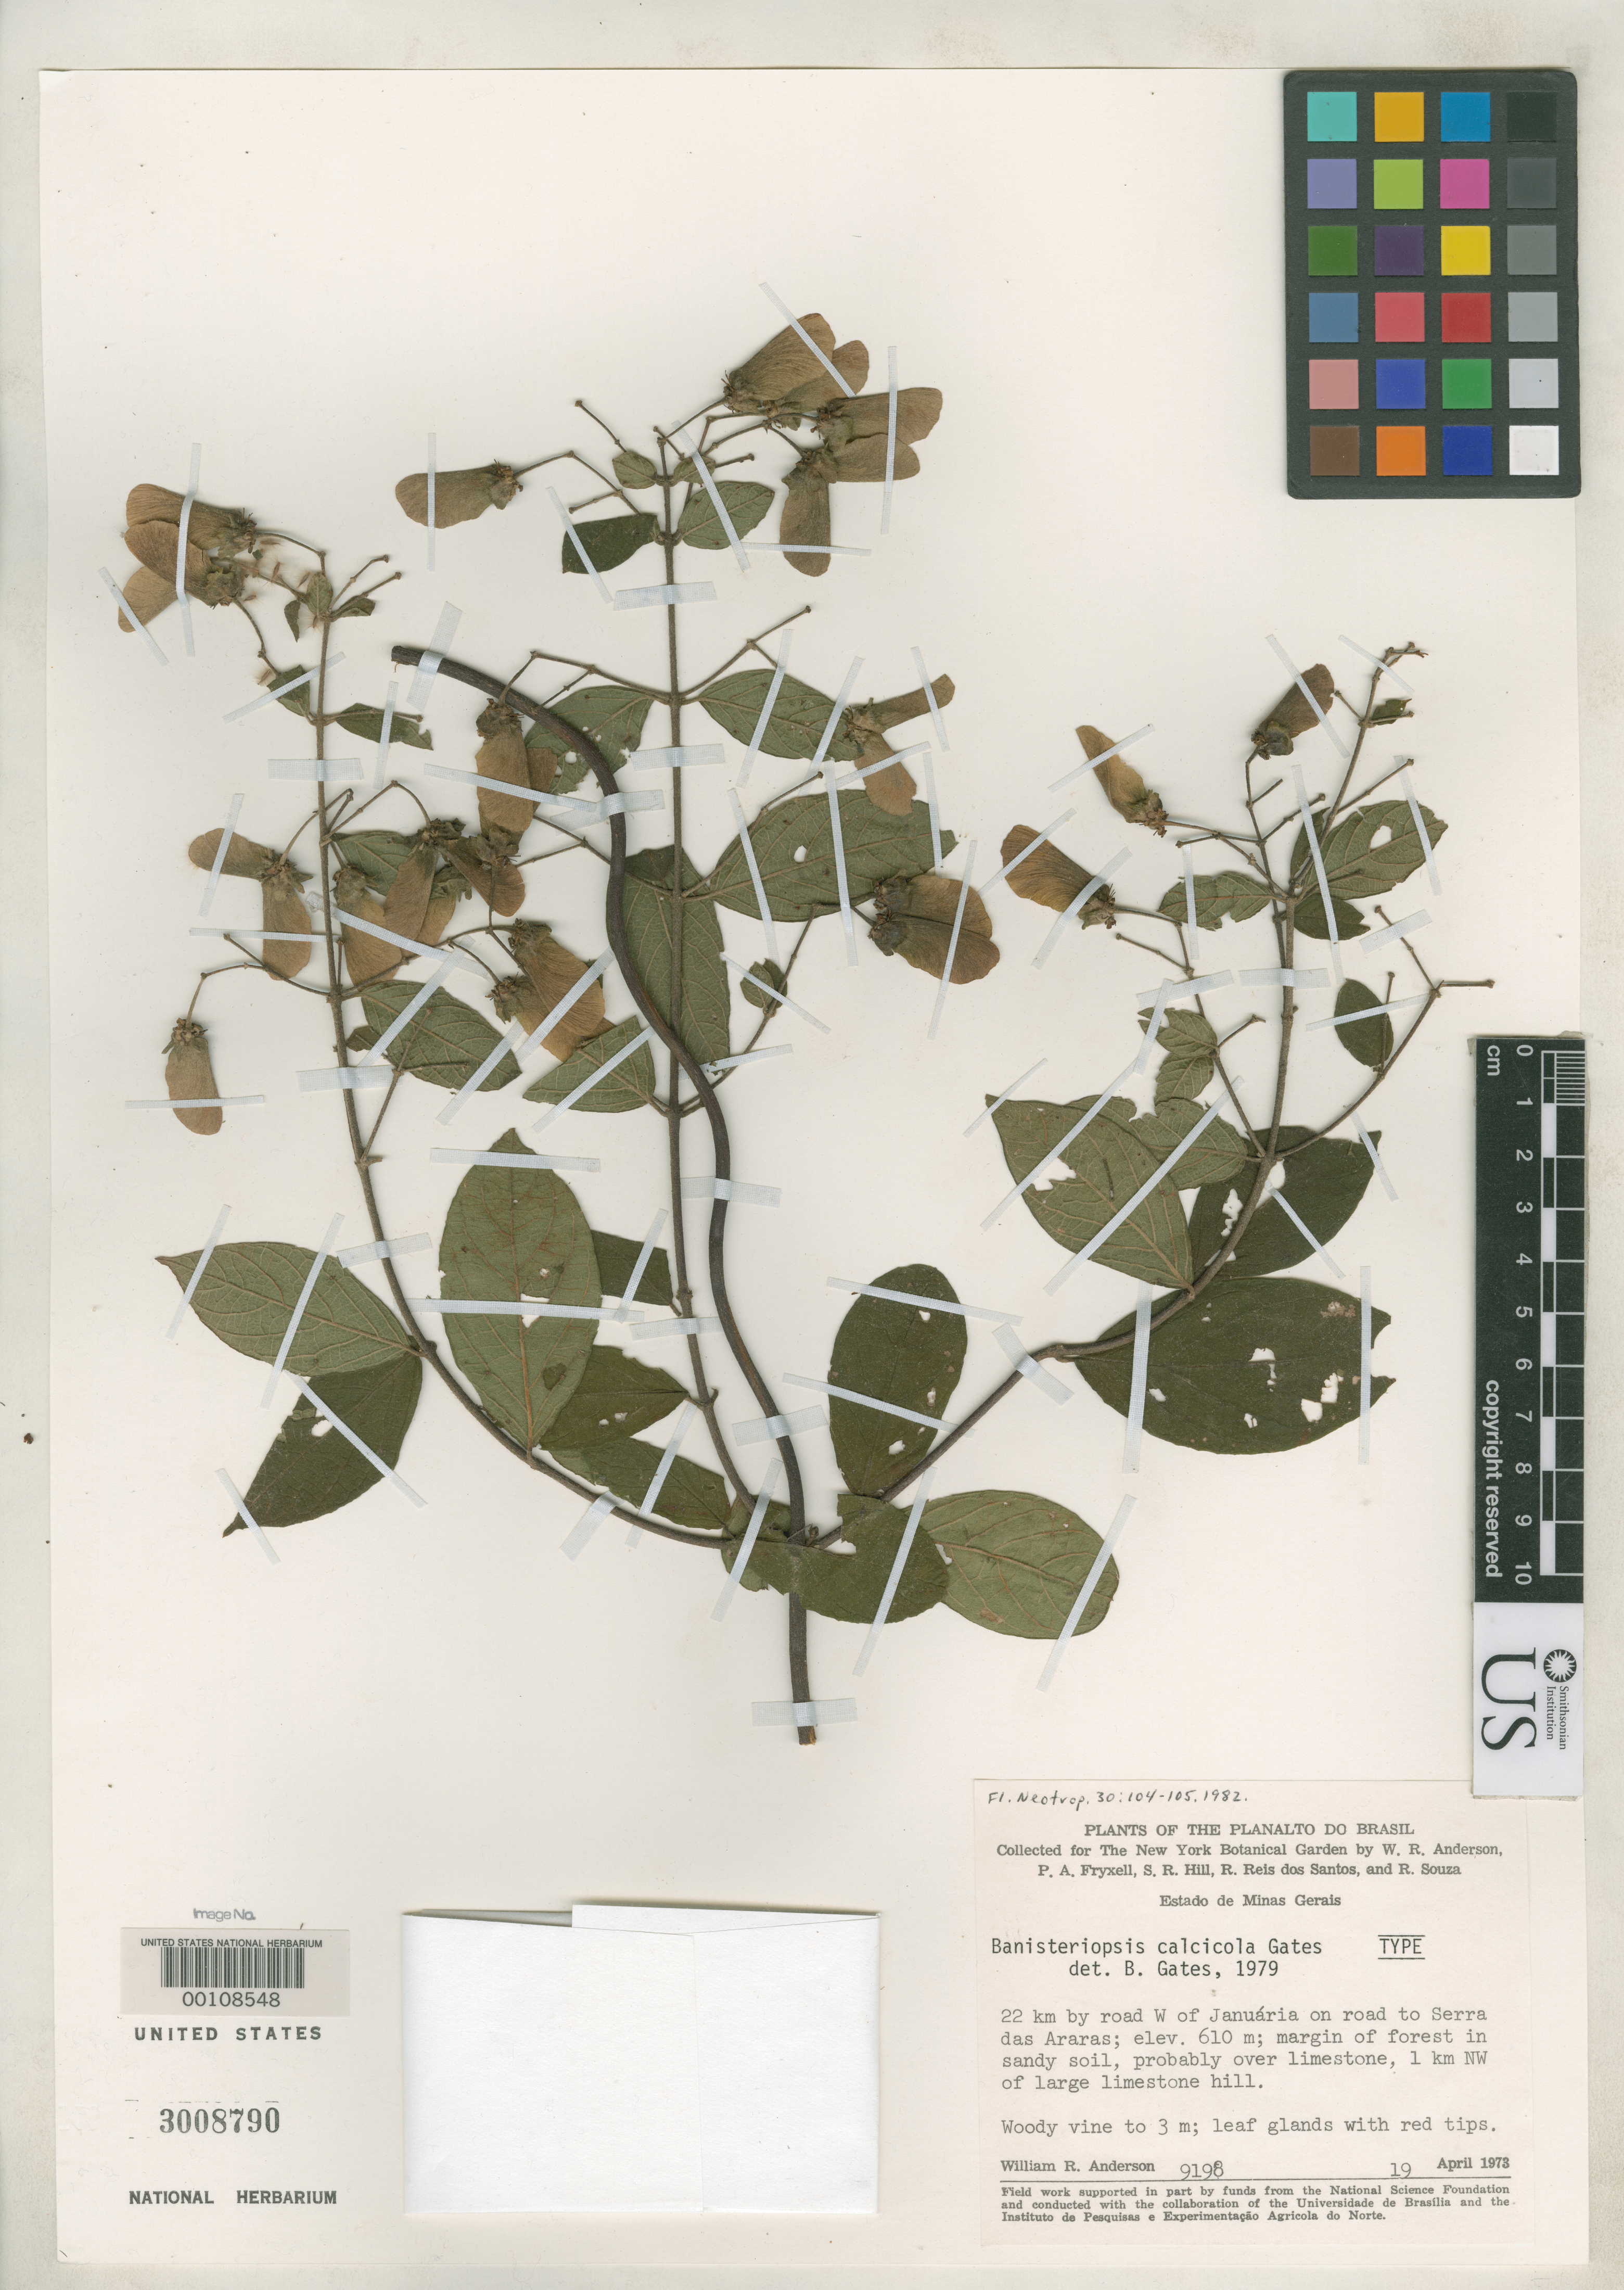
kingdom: Plantae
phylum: Tracheophyta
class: Magnoliopsida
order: Malpighiales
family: Malpighiaceae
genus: Banisteriopsis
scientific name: Banisteriopsis calcicola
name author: B. Gates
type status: Isotype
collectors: W. R. Anderson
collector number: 9198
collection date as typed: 19 Apr 1973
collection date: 1973-04-19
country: Brazil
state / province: Minas Gerais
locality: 22 km by road W of Januaria on road to Serra das Araras.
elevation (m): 610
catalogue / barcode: US 3008790